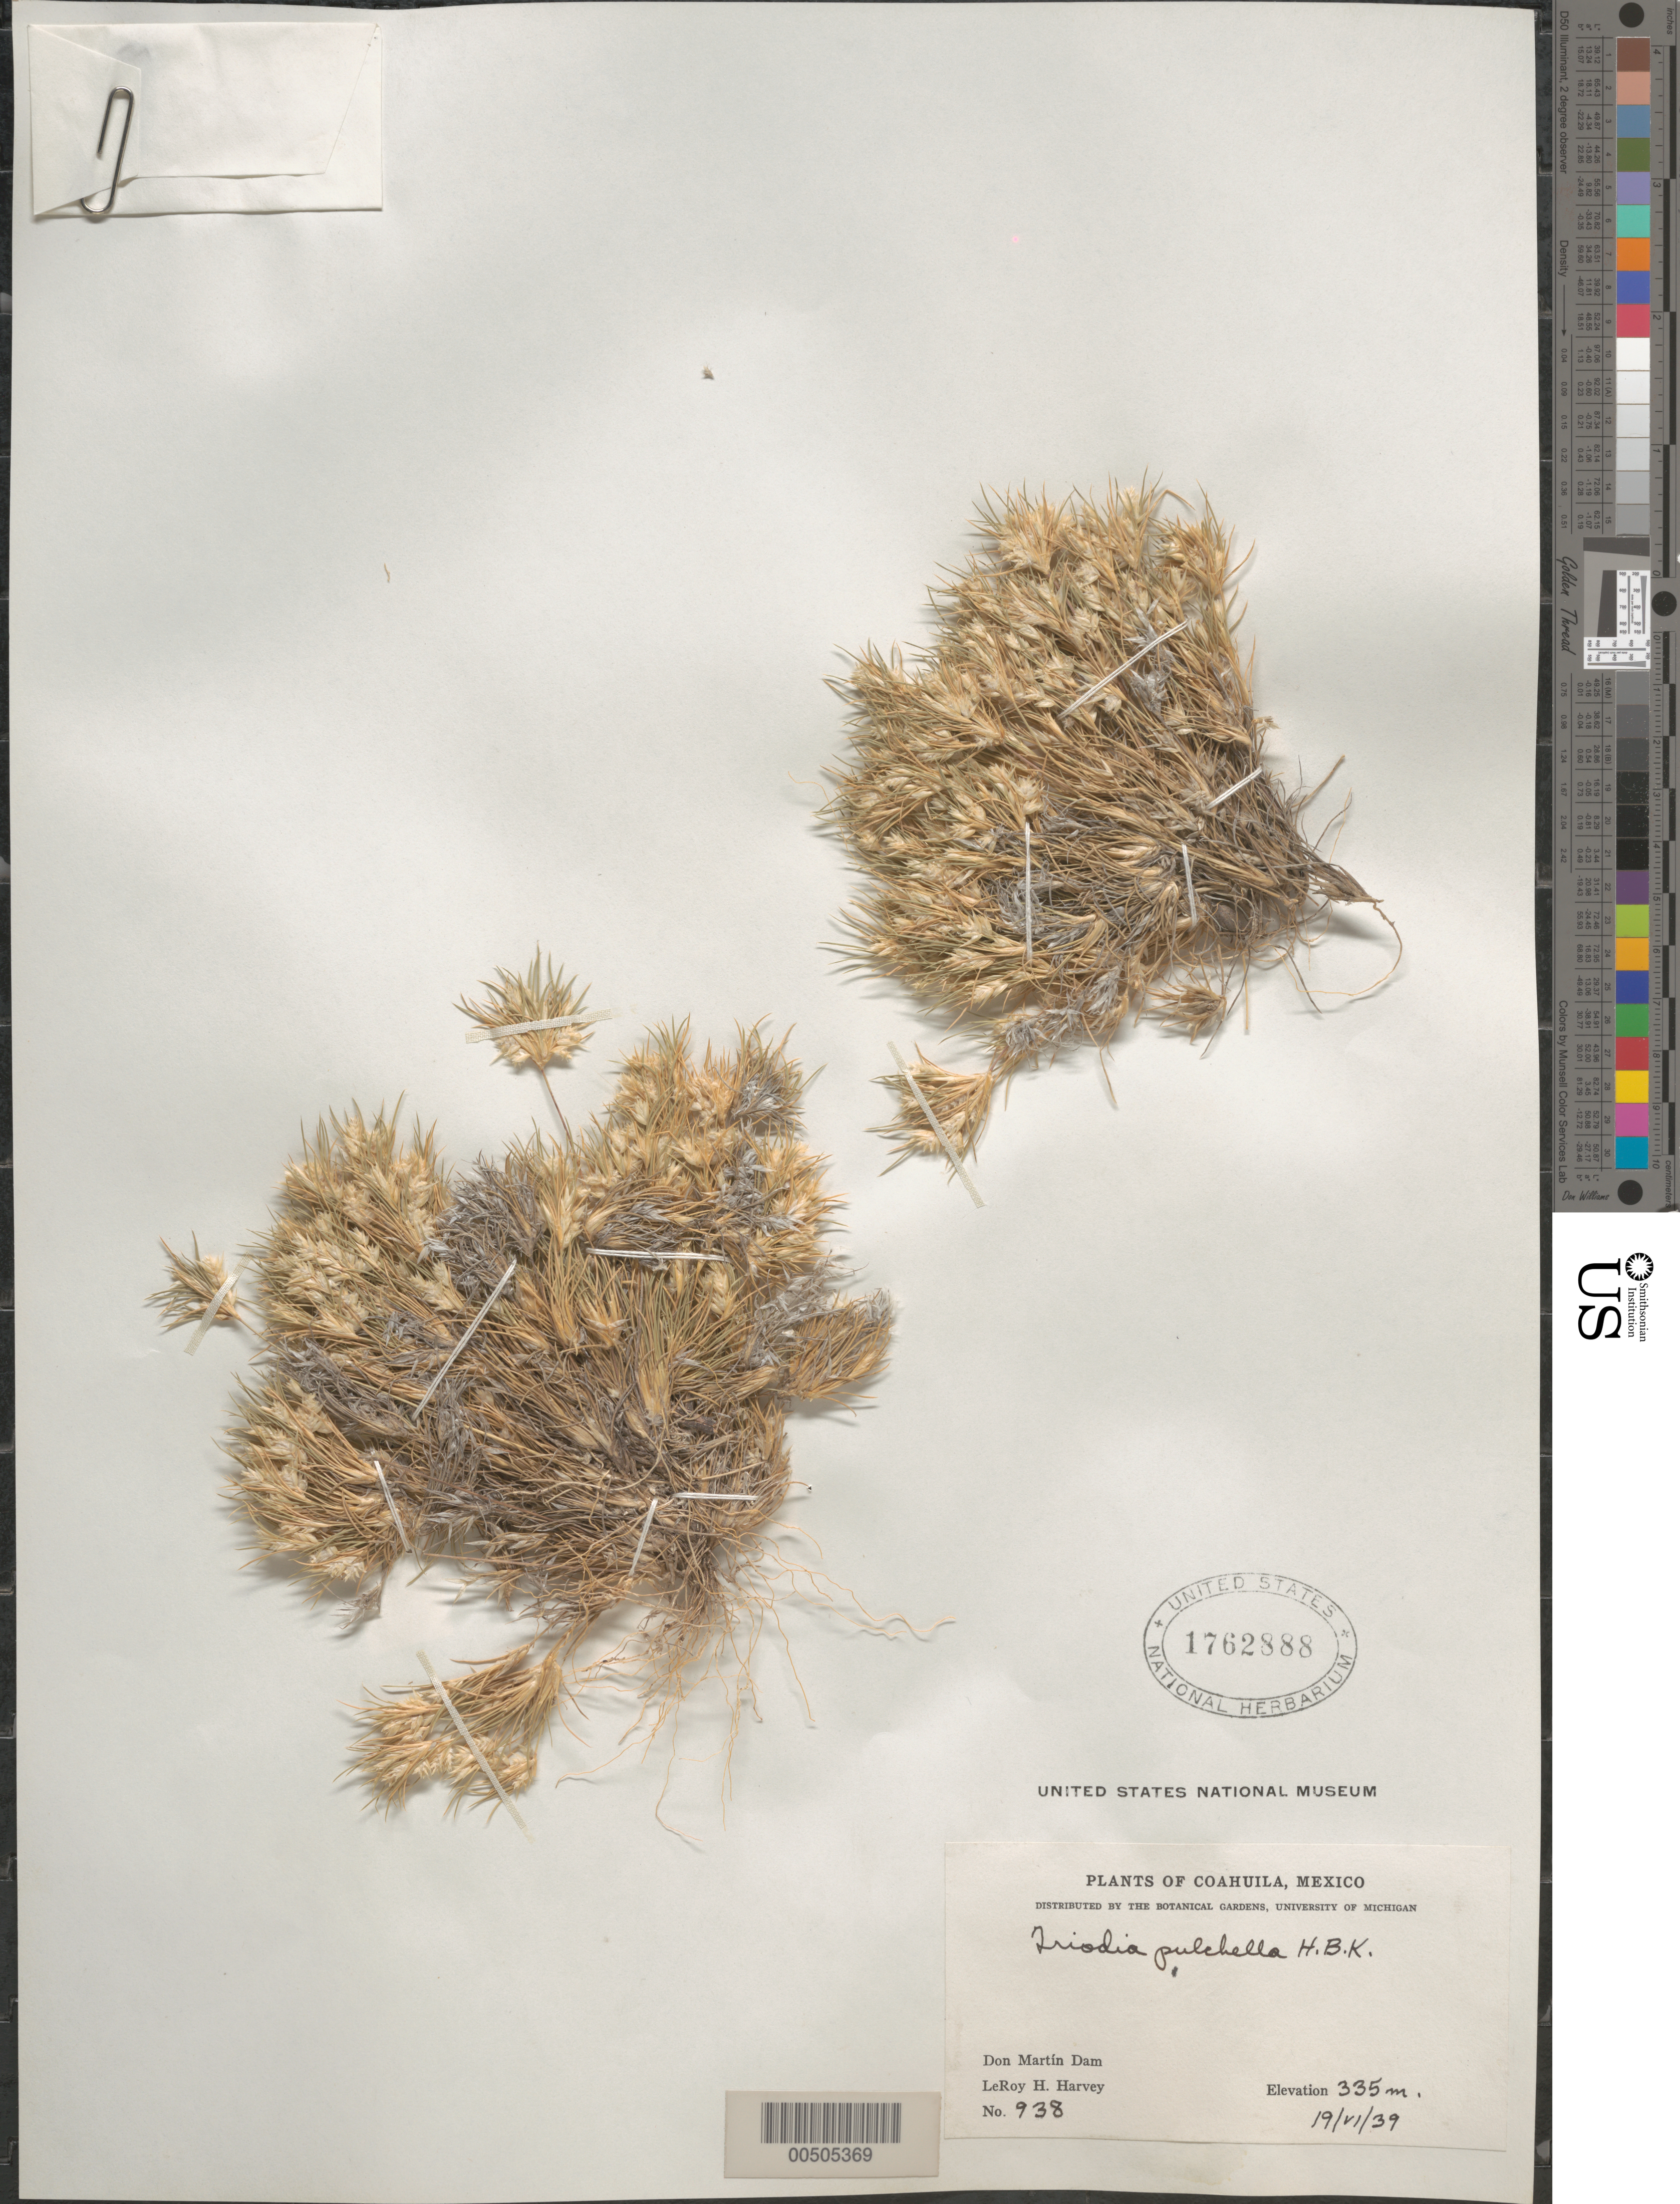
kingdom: Plantae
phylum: Tracheophyta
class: Liliopsida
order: Poales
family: Poaceae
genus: Erioneuron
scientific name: Erioneuron pulchellum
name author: (Kunth) Tateoka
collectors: L. H. Harvey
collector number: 938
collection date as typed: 19 Jun 1939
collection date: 1939-06-19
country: Mexico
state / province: Coahuila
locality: Don Martín Dam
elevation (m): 335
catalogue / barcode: US 1762888